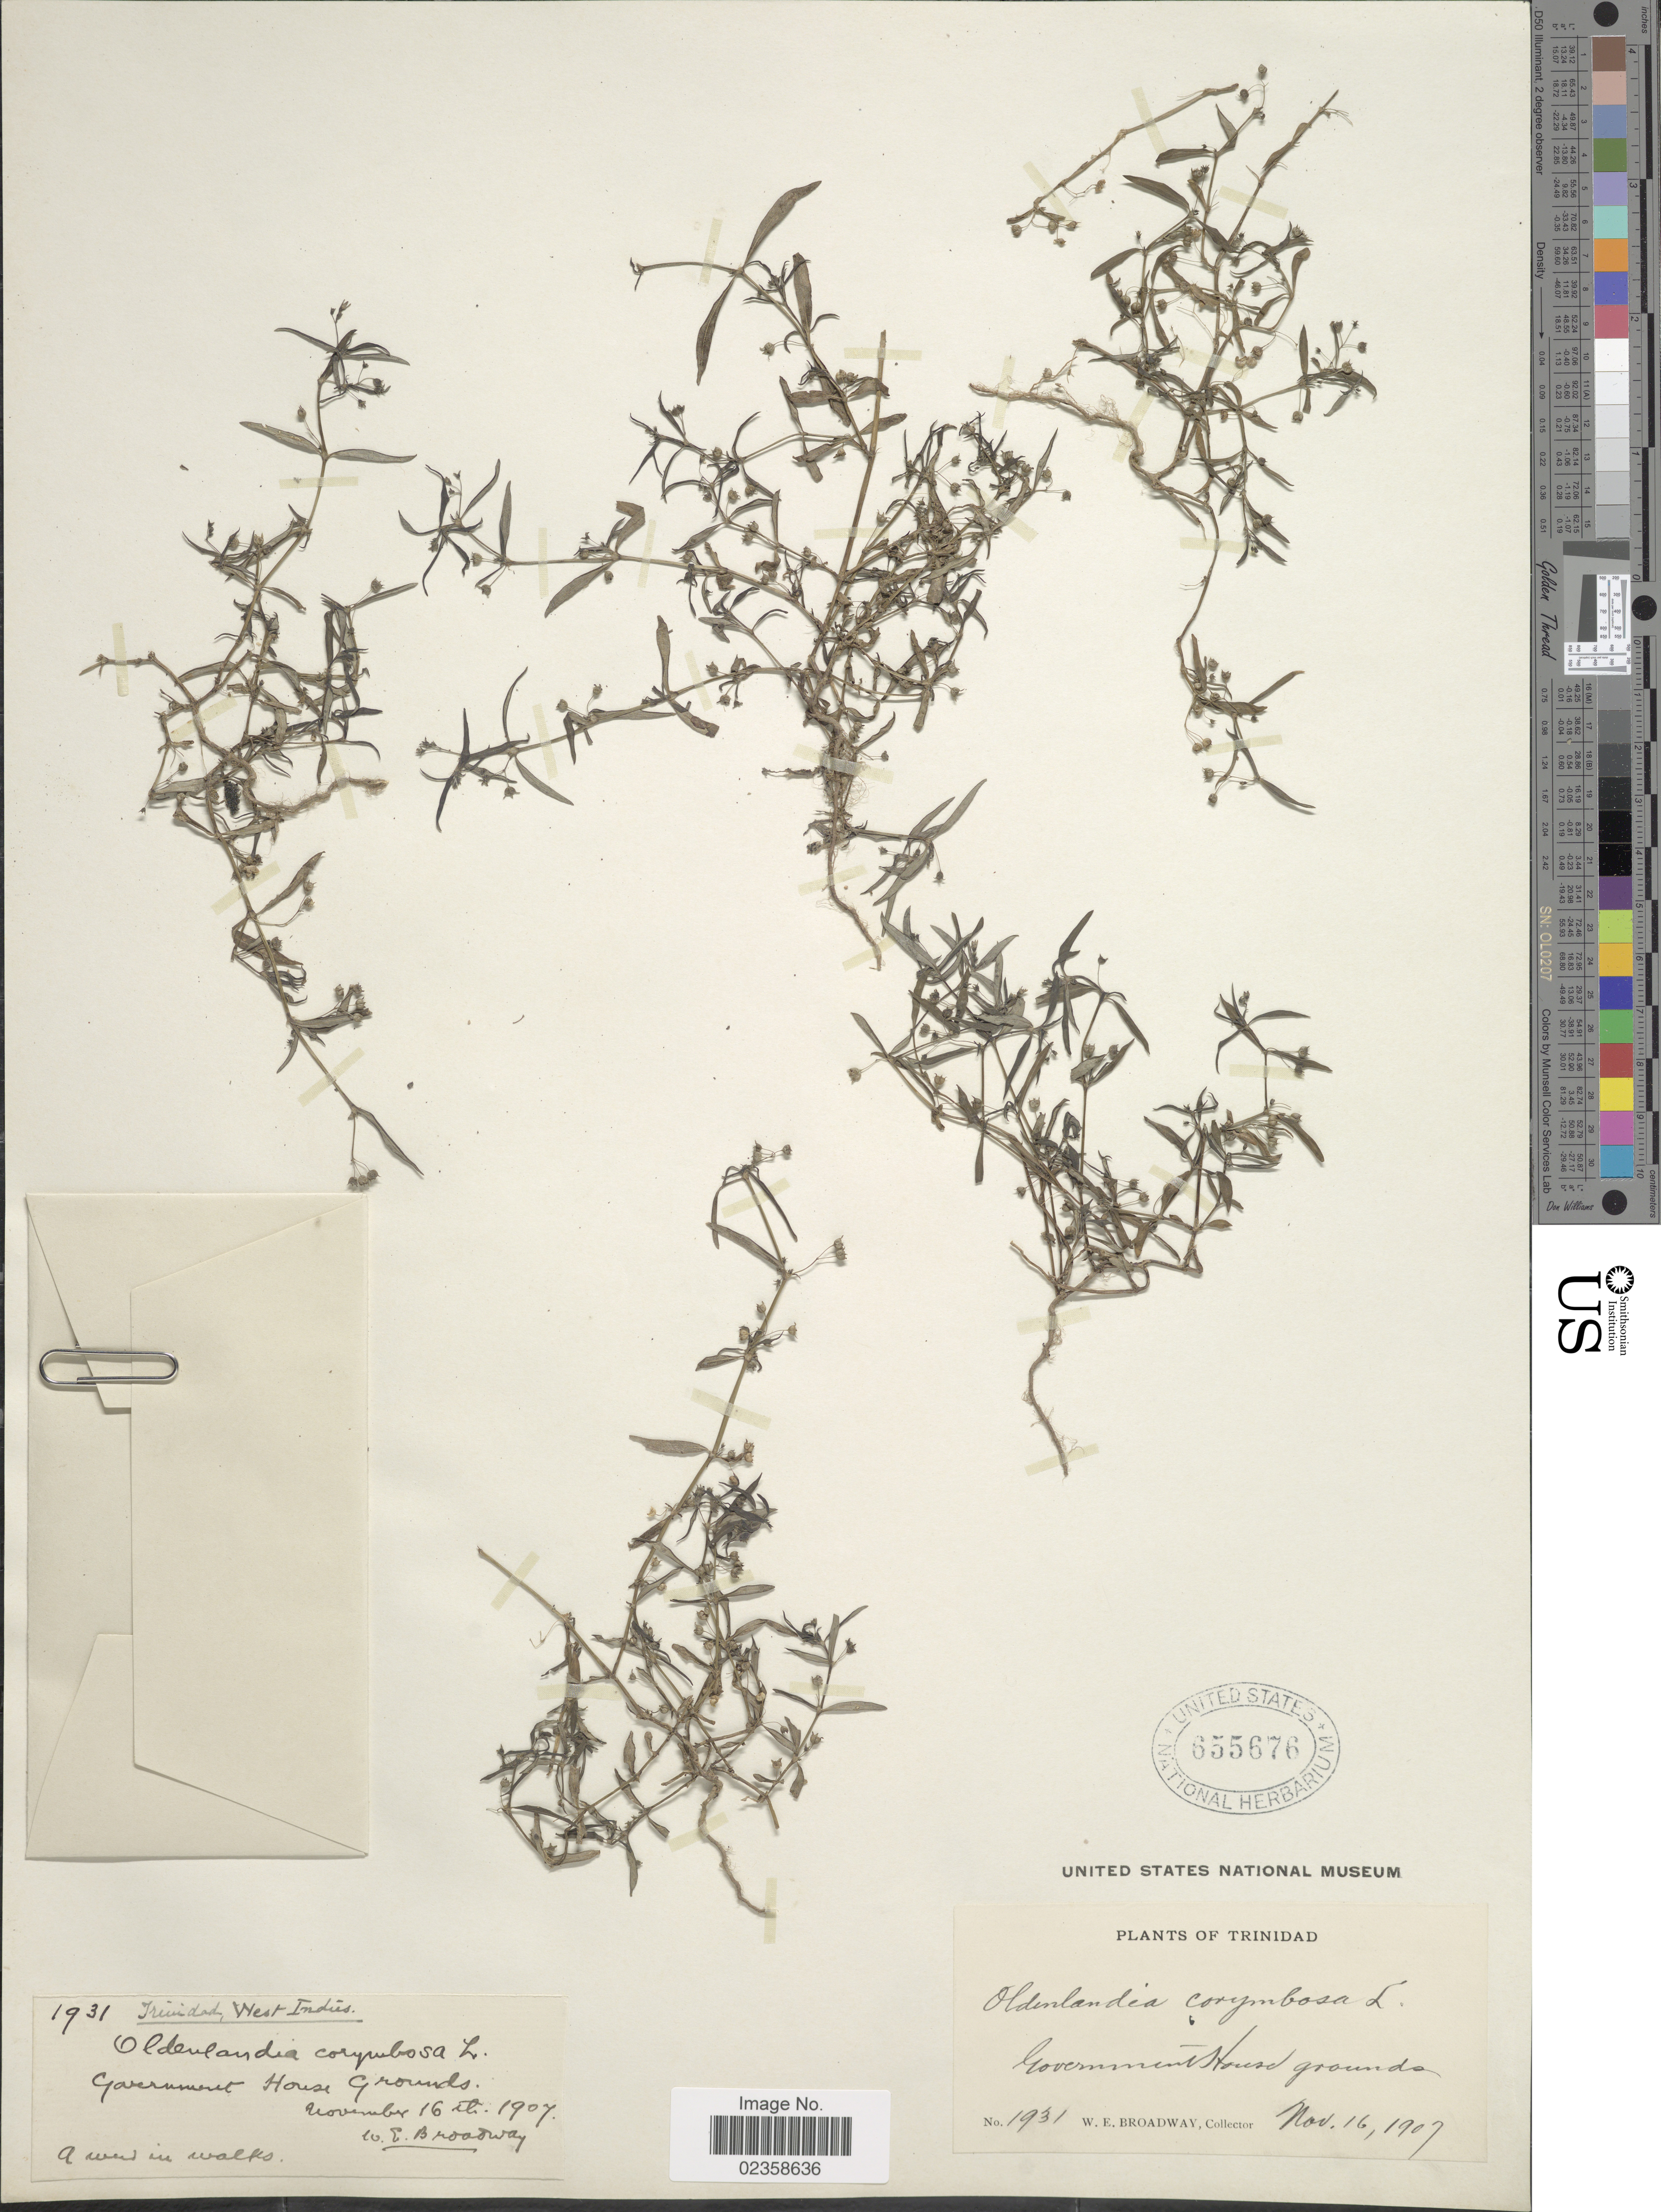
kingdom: Plantae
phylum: Tracheophyta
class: Magnoliopsida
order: Gentianales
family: Rubiaceae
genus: Oldenlandia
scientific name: Oldenlandia corymbosa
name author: L.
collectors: W. E. Broadway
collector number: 1931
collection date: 1907-11-16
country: Trinidad and Tobago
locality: Government Housed grounds, West Indies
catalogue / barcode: US 655676